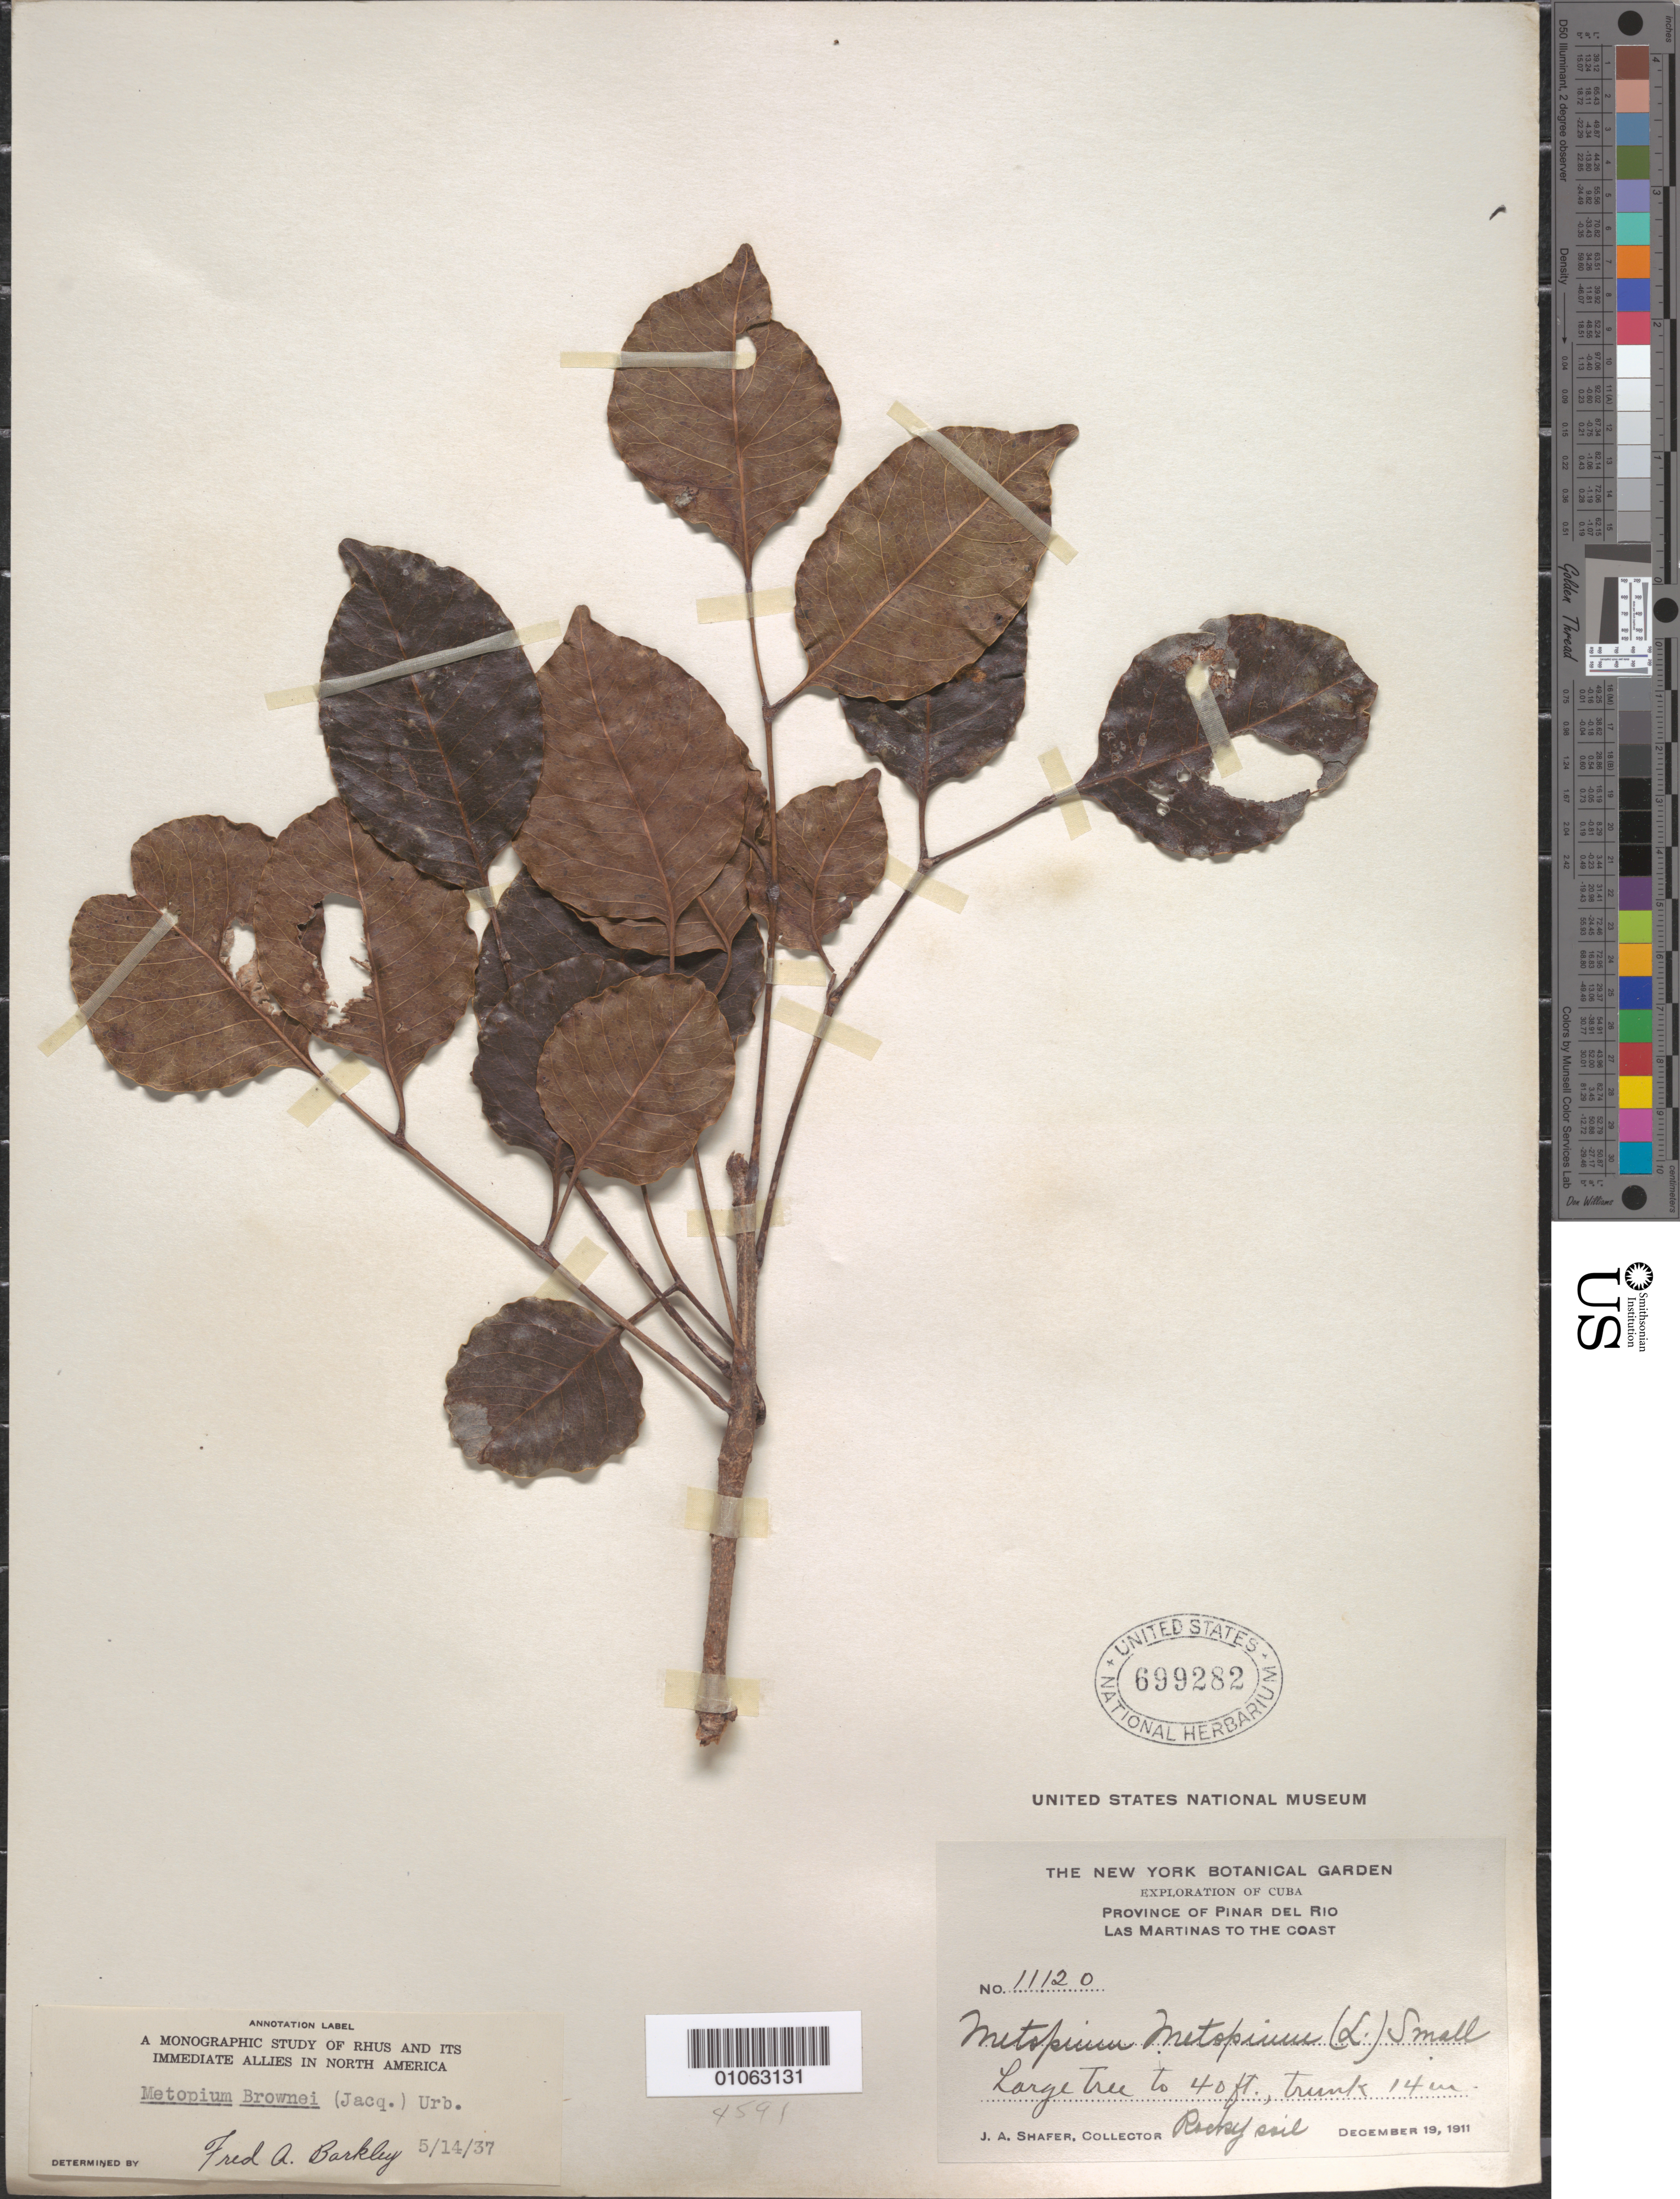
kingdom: Plantae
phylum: Tracheophyta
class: Magnoliopsida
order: Sapindales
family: Anacardiaceae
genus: Metopium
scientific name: Metopium brownei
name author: (Jacq.) Urb.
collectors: J. A. Shafer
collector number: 11120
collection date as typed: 19 Dec 1911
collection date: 1911-12-19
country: Cuba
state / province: Pinar del Rio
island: Cuba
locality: Las Martinas to the coast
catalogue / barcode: US 699282